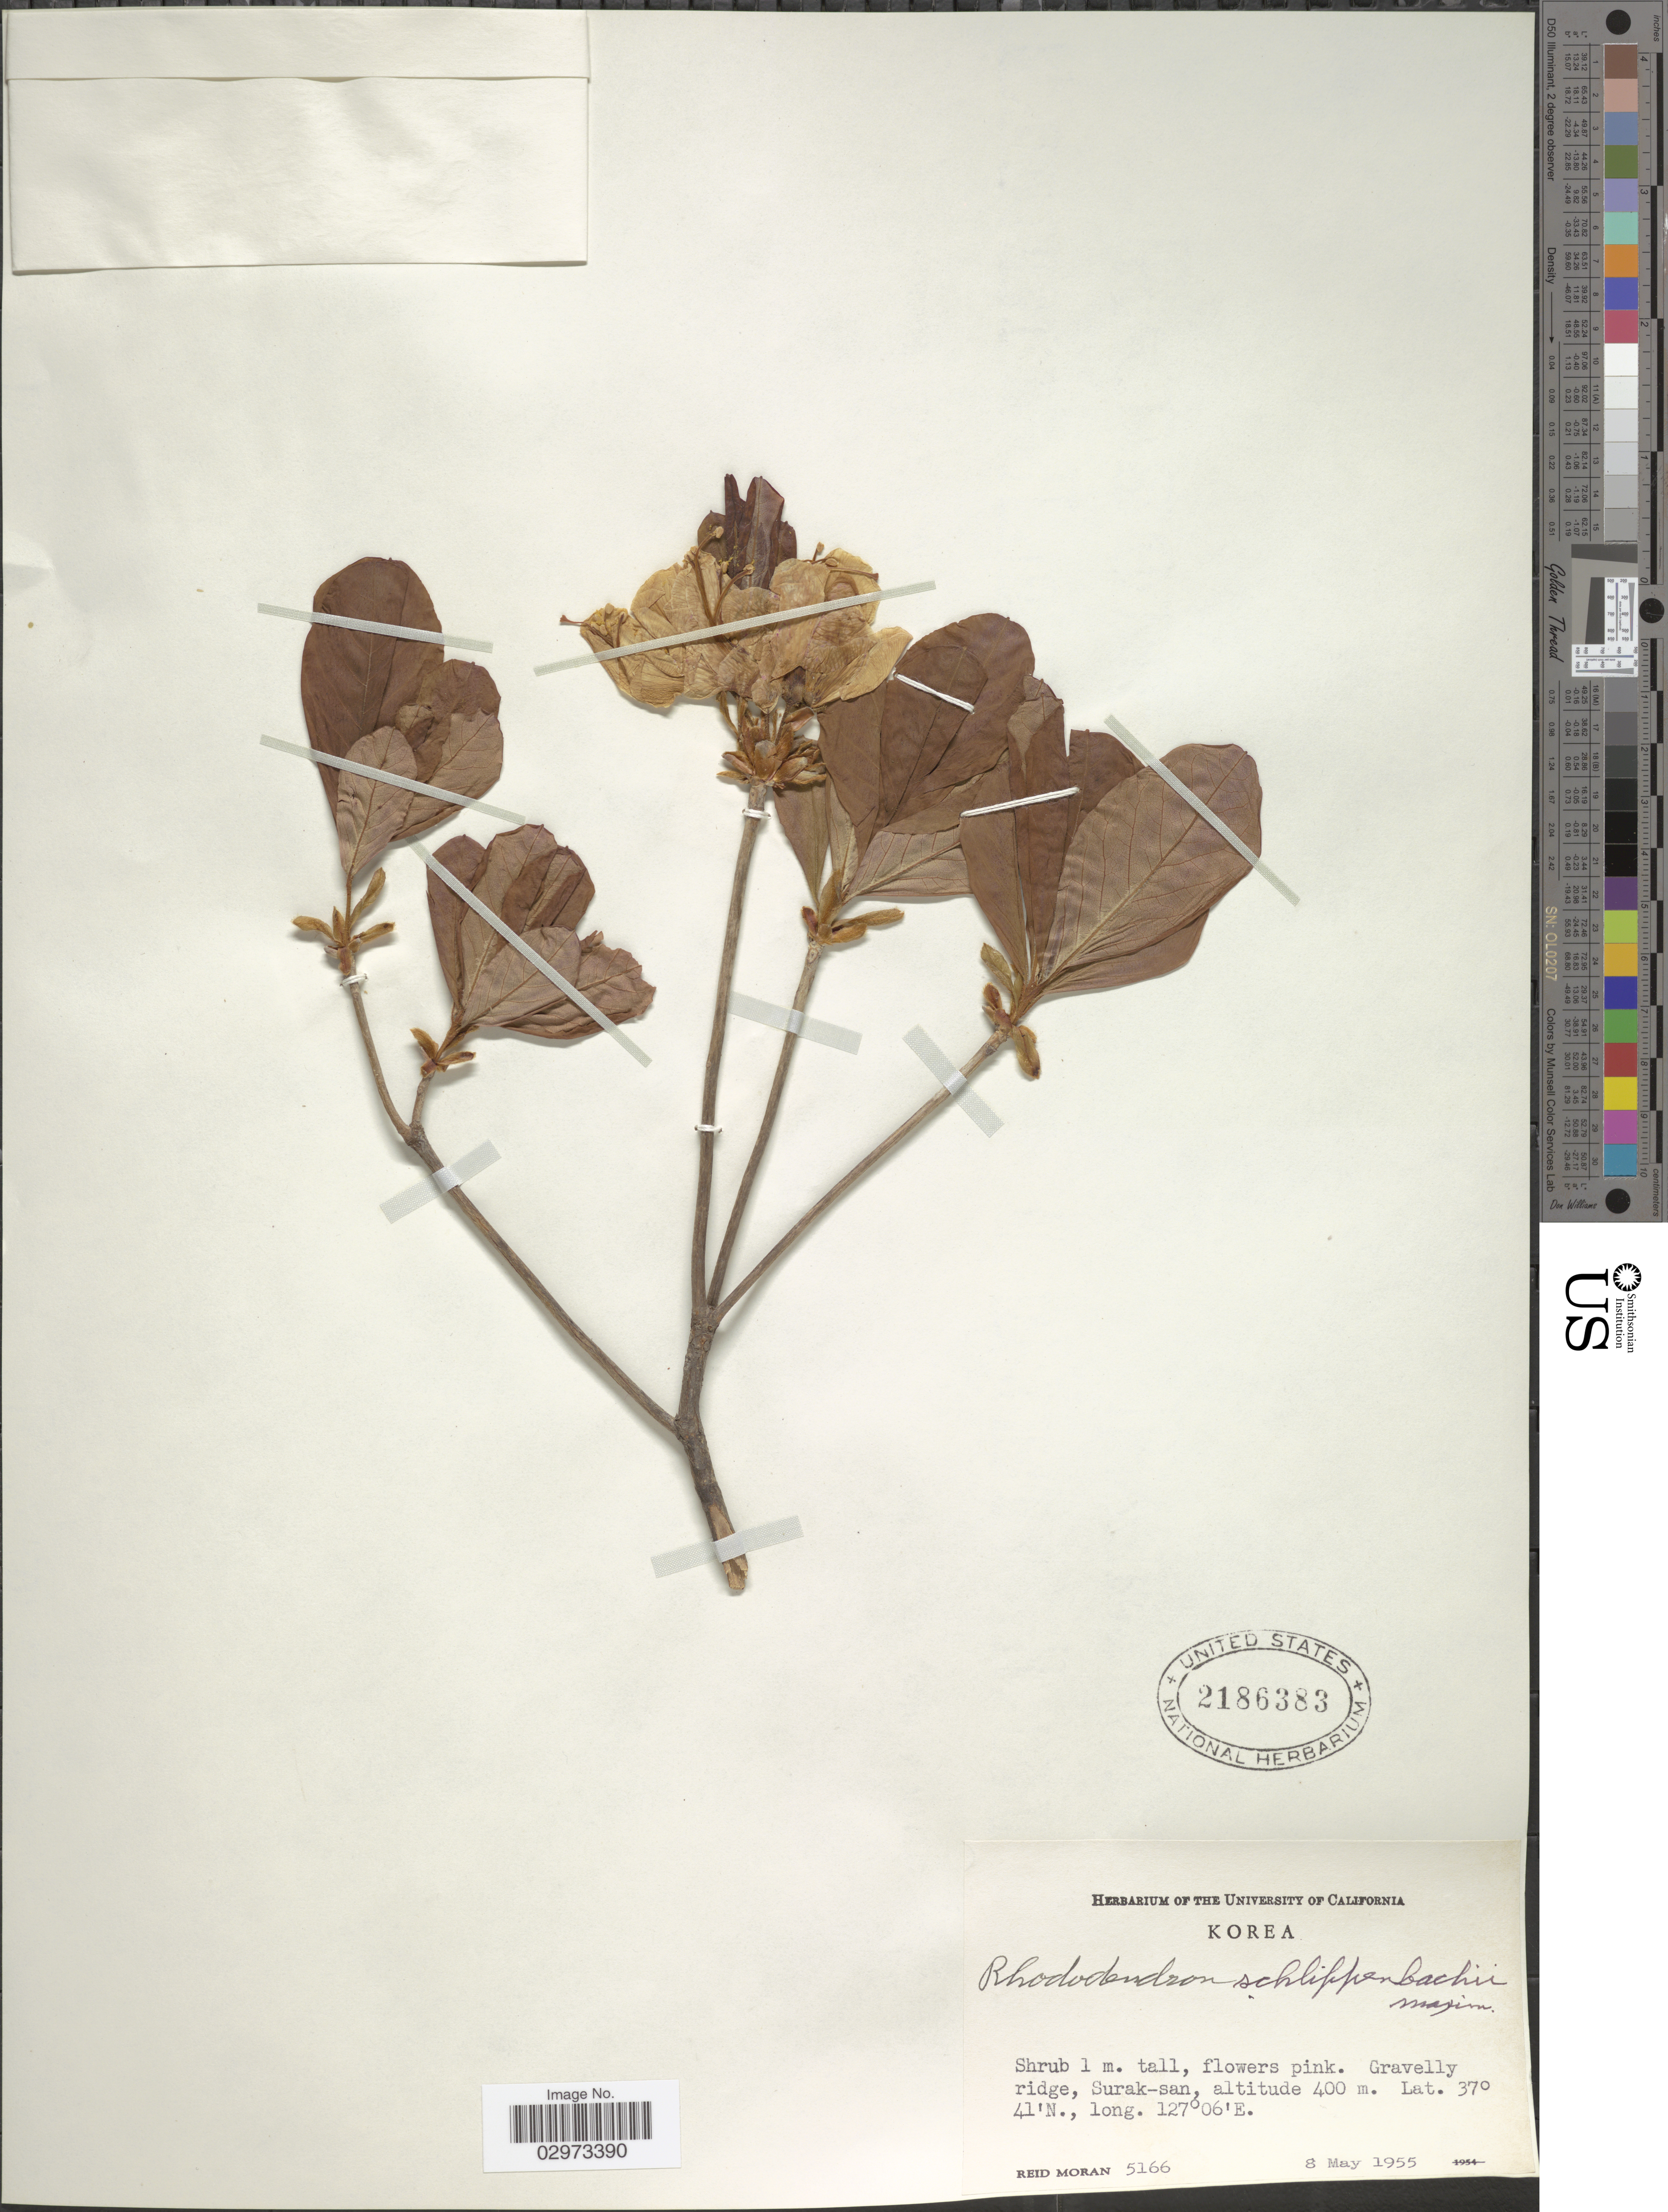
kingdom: Plantae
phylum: Tracheophyta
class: Magnoliopsida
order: Ericales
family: Ericaceae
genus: Rhododendron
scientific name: Rhododendron schlippenbachii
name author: Maxim.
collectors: R. Moran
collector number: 5166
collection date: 1955-05-08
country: South Korea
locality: Korea. Gravelly ridge, Surak-san.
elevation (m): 400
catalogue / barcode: US 2186383